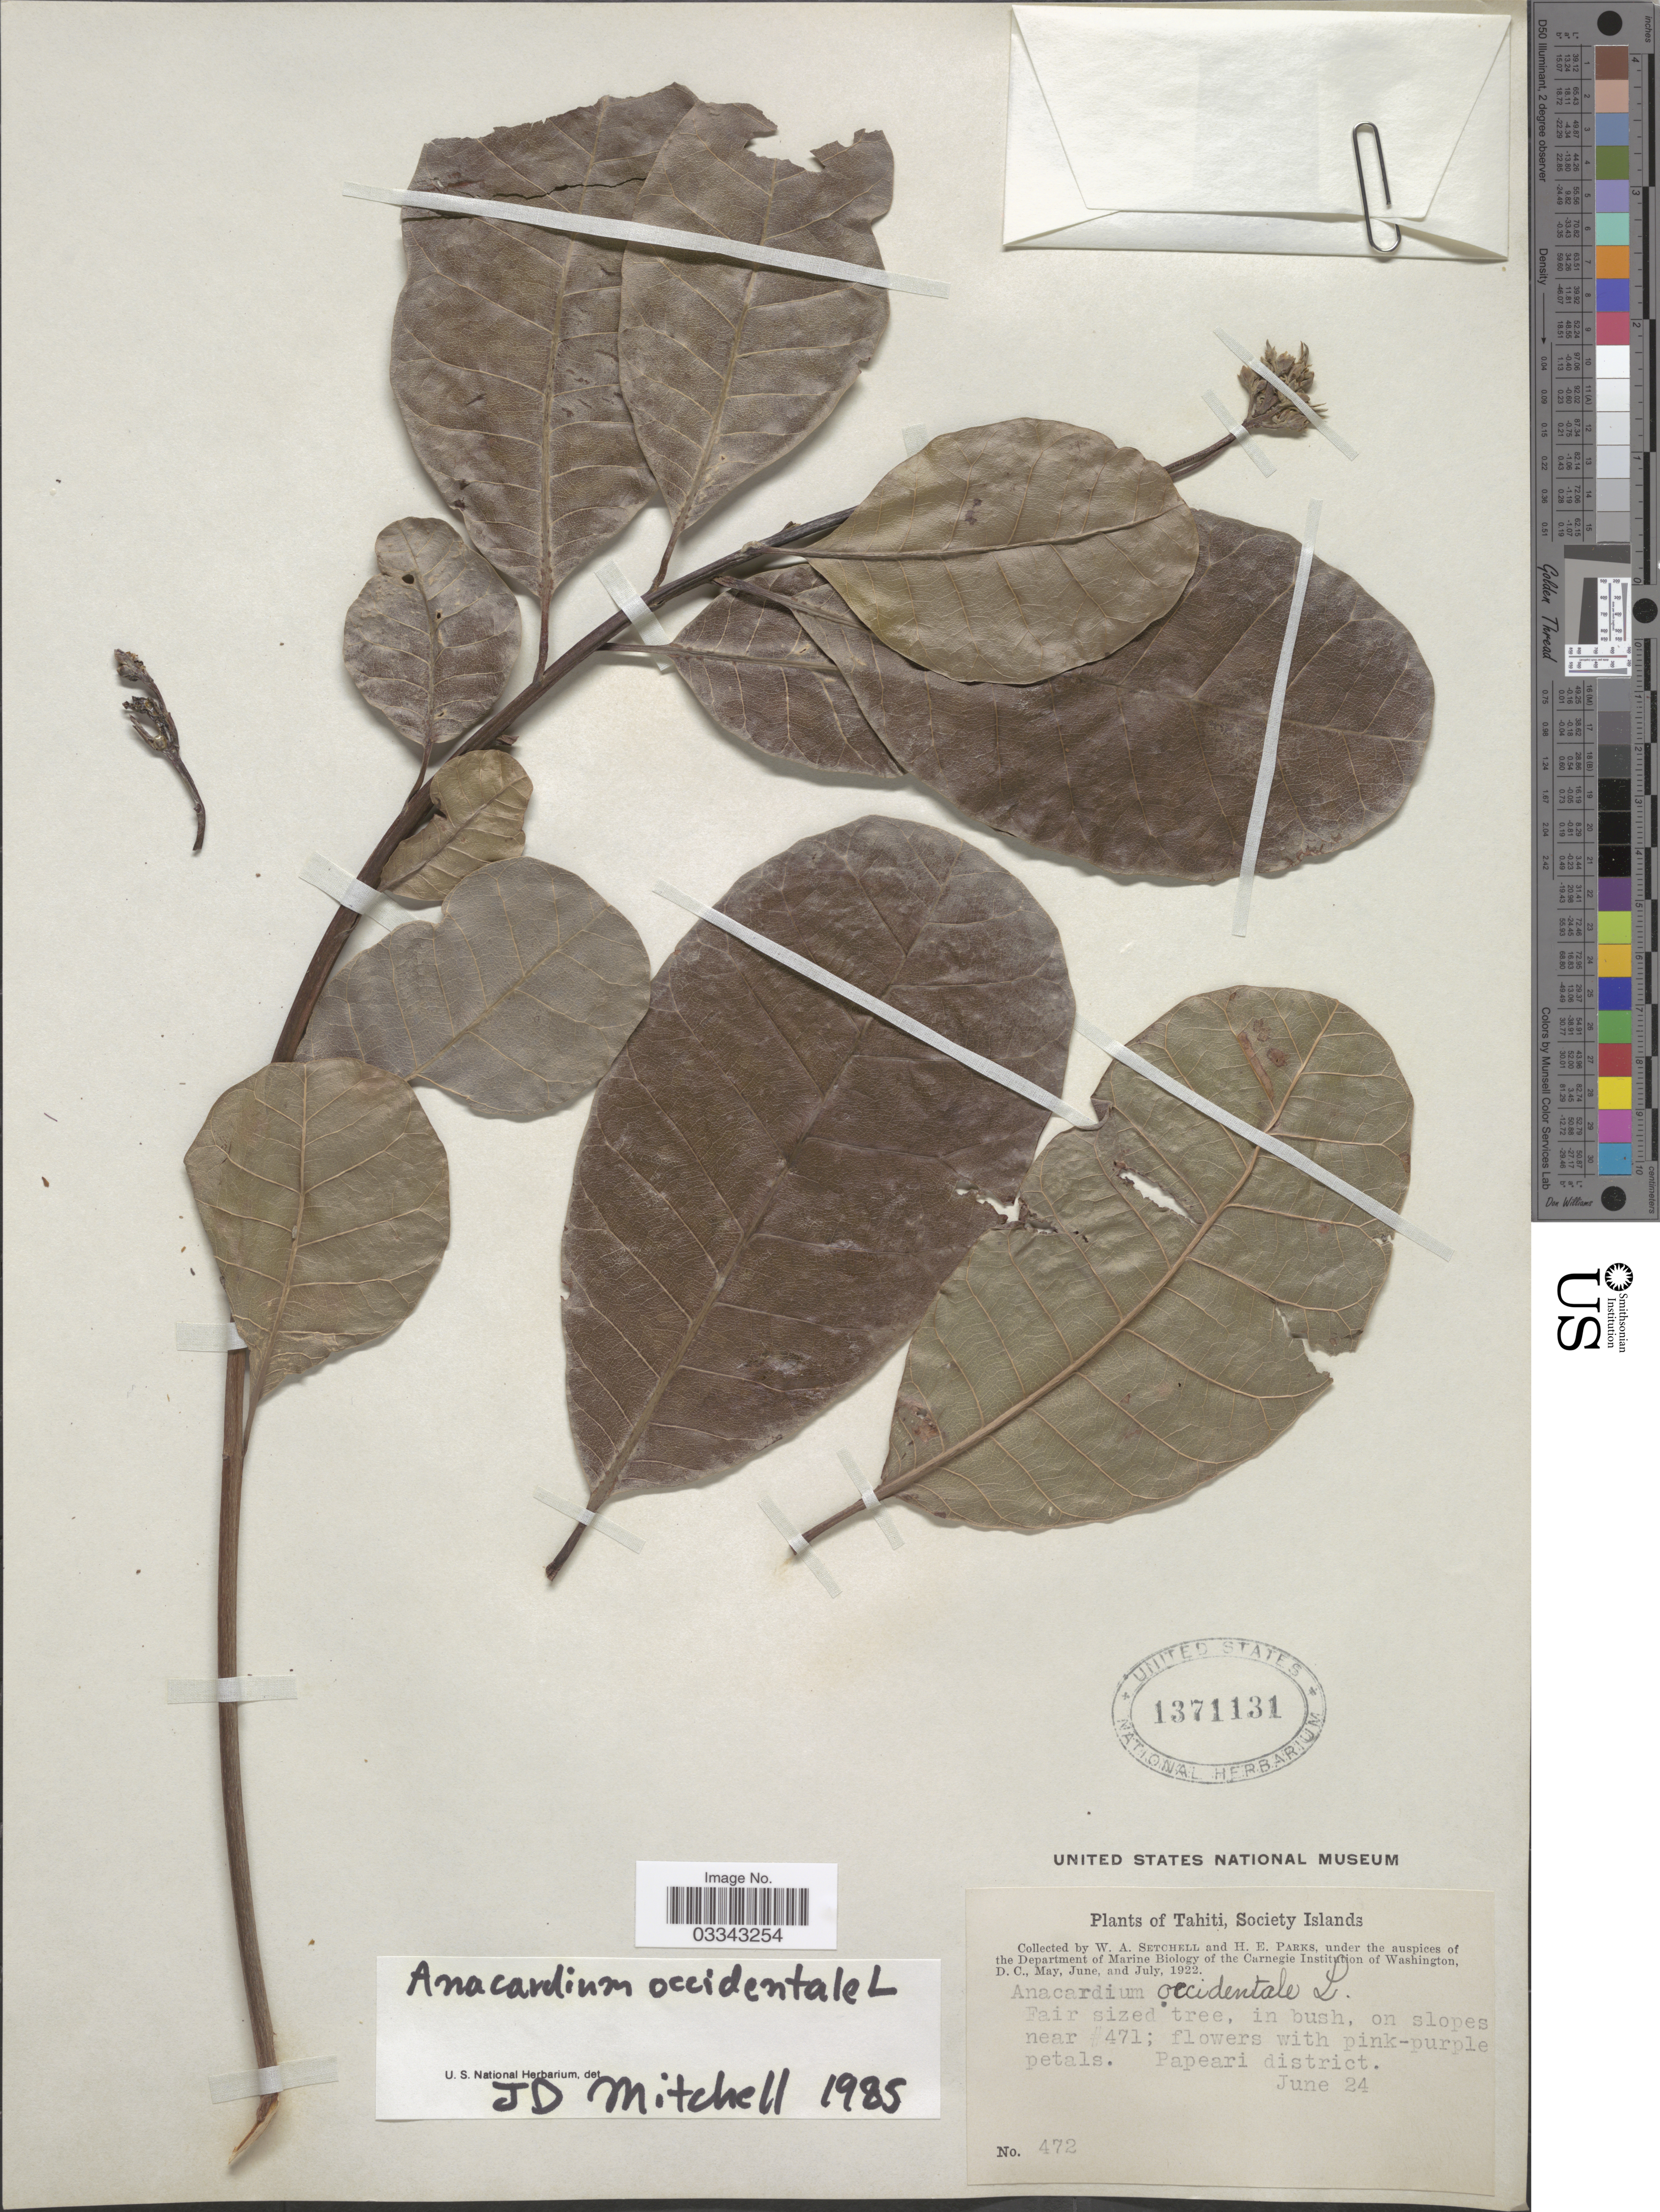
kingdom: Plantae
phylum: Tracheophyta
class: Magnoliopsida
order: Sapindales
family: Anacardiaceae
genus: Anacardium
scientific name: Anacardium occidentale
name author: L.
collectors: W. Setchell & H. E. Parks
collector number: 472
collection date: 1922-06-24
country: French Polynesia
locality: Tahiti, Society Islands. Paeari district.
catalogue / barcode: US 1371131